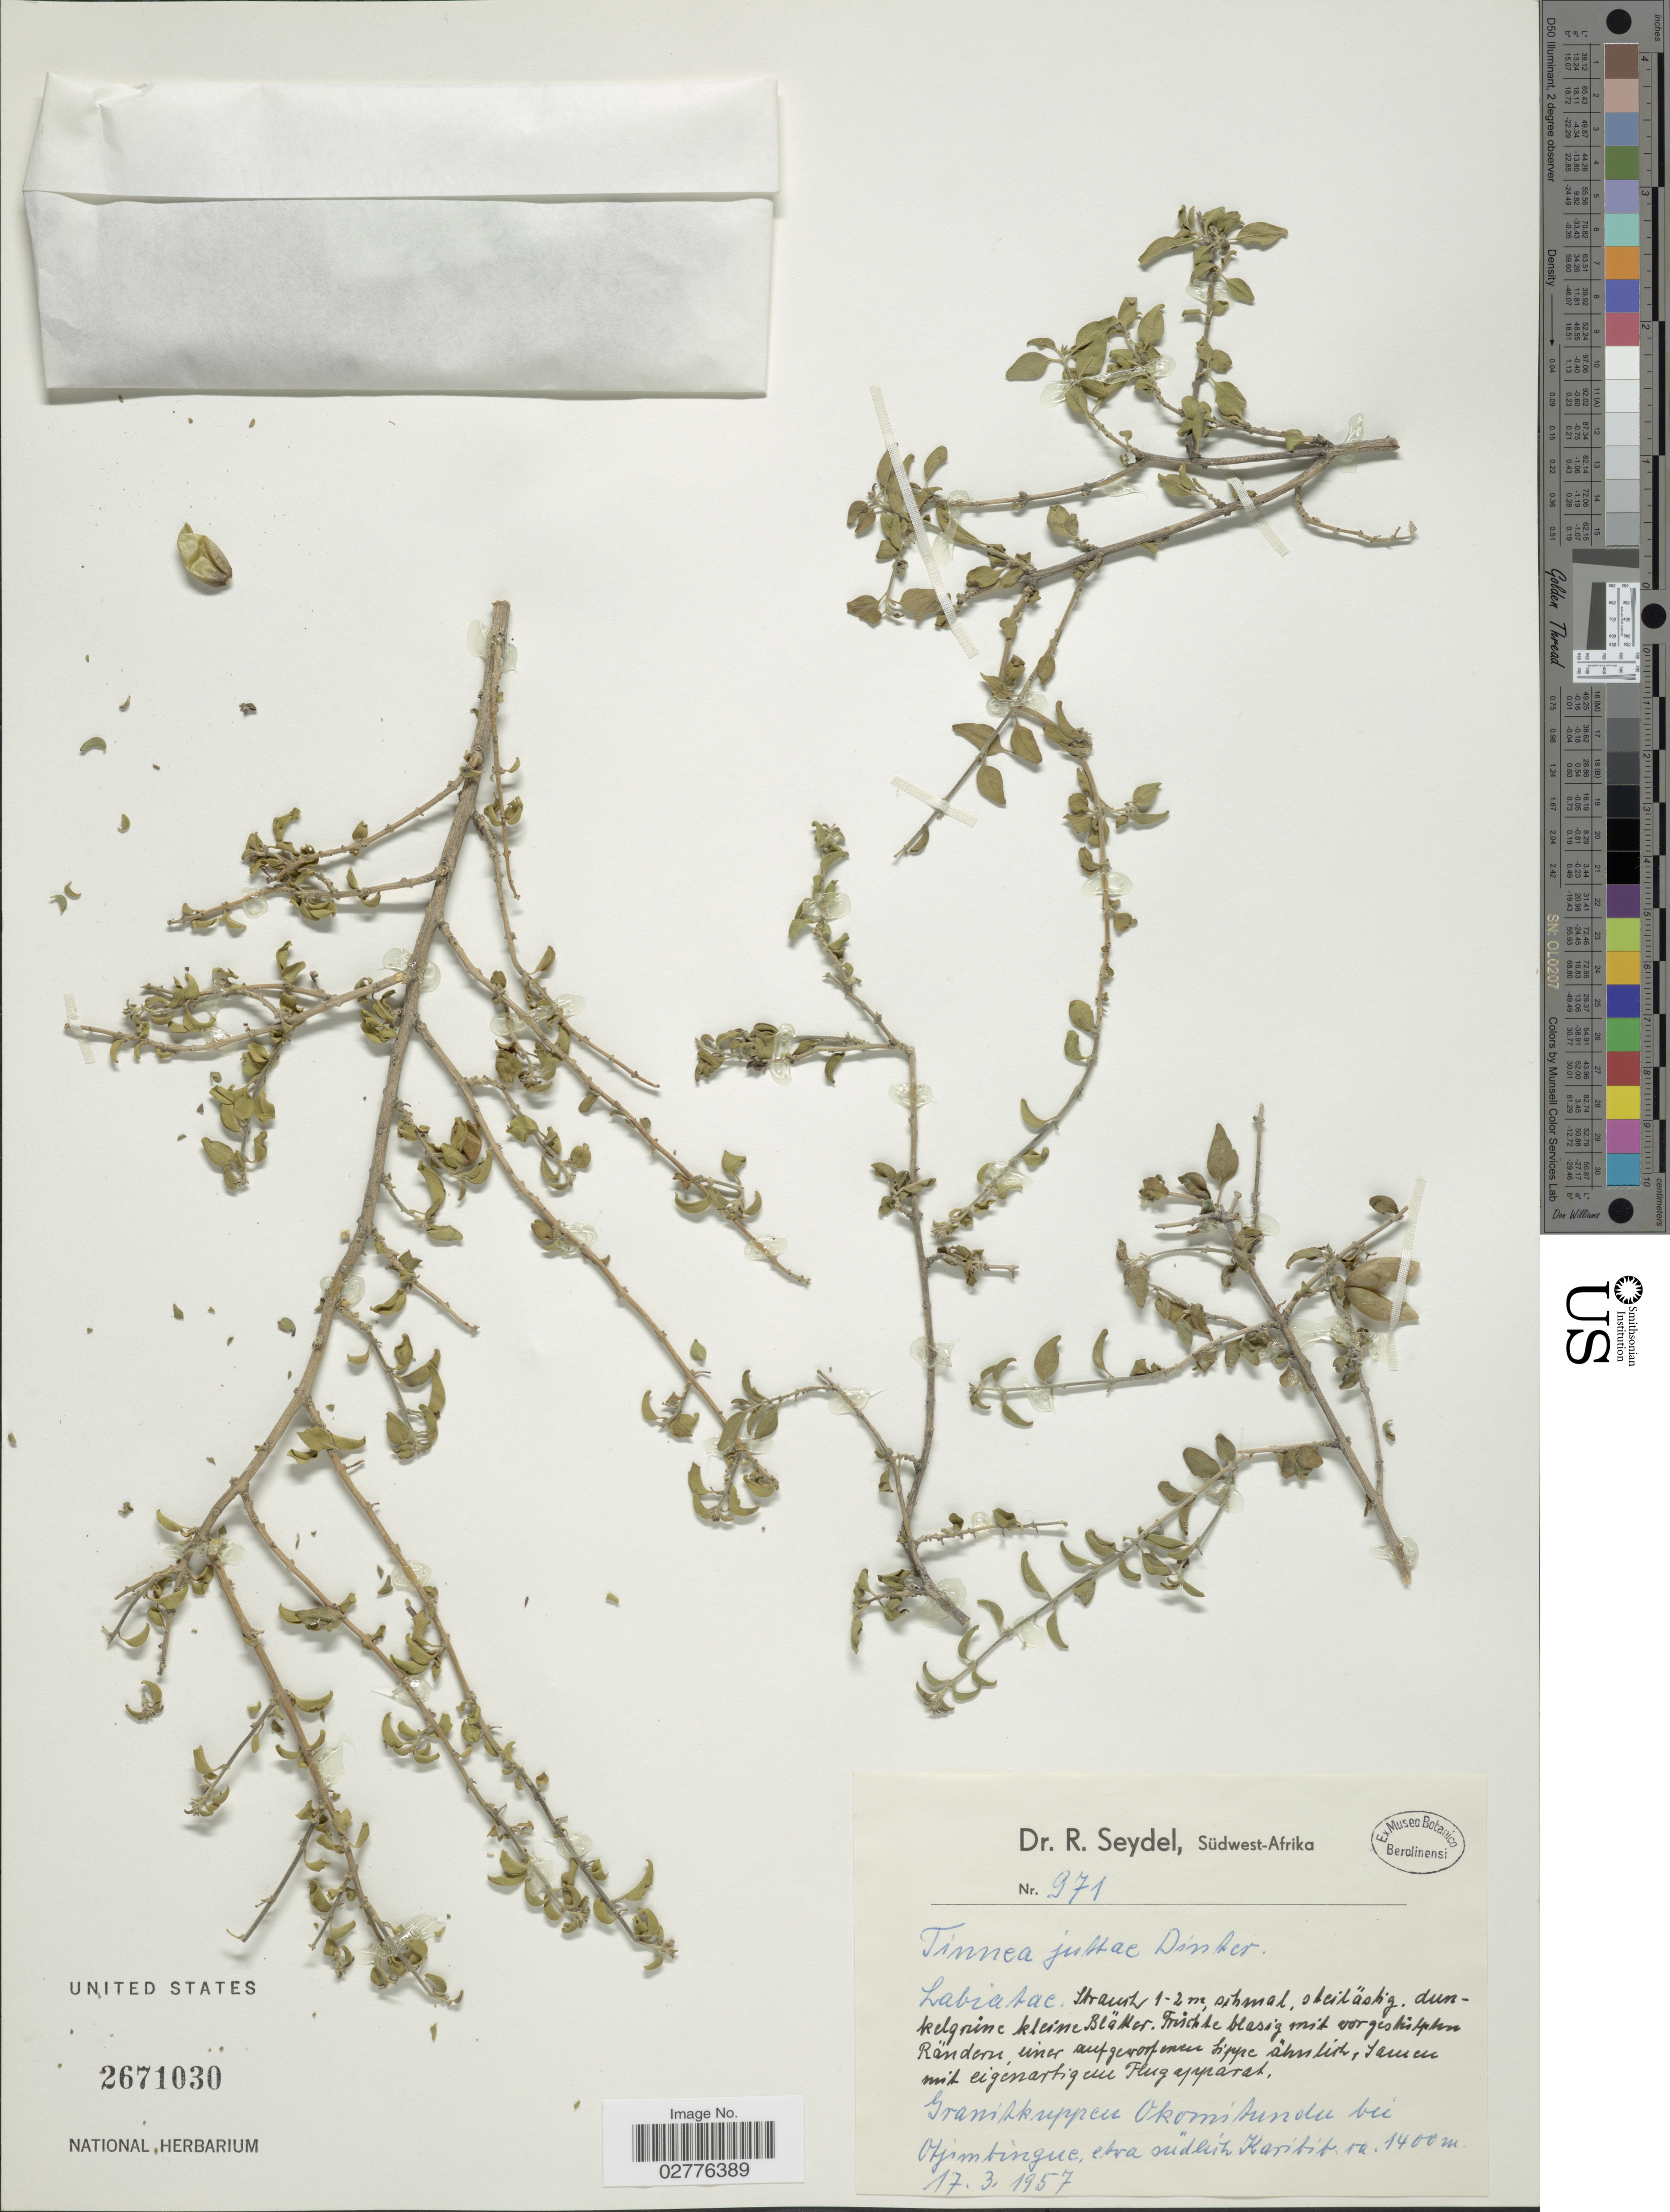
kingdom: Plantae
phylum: Tracheophyta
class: Magnoliopsida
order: Lamiales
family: Lamiaceae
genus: Tinnea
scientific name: Tinnea juttae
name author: Dinter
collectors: R. Seydel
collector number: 971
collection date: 1957-03-17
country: Namibia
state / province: Erongo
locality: Südwest-Afrika. Otjimbingue, etwa südlich Karibib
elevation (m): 1400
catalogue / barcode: US 2671030